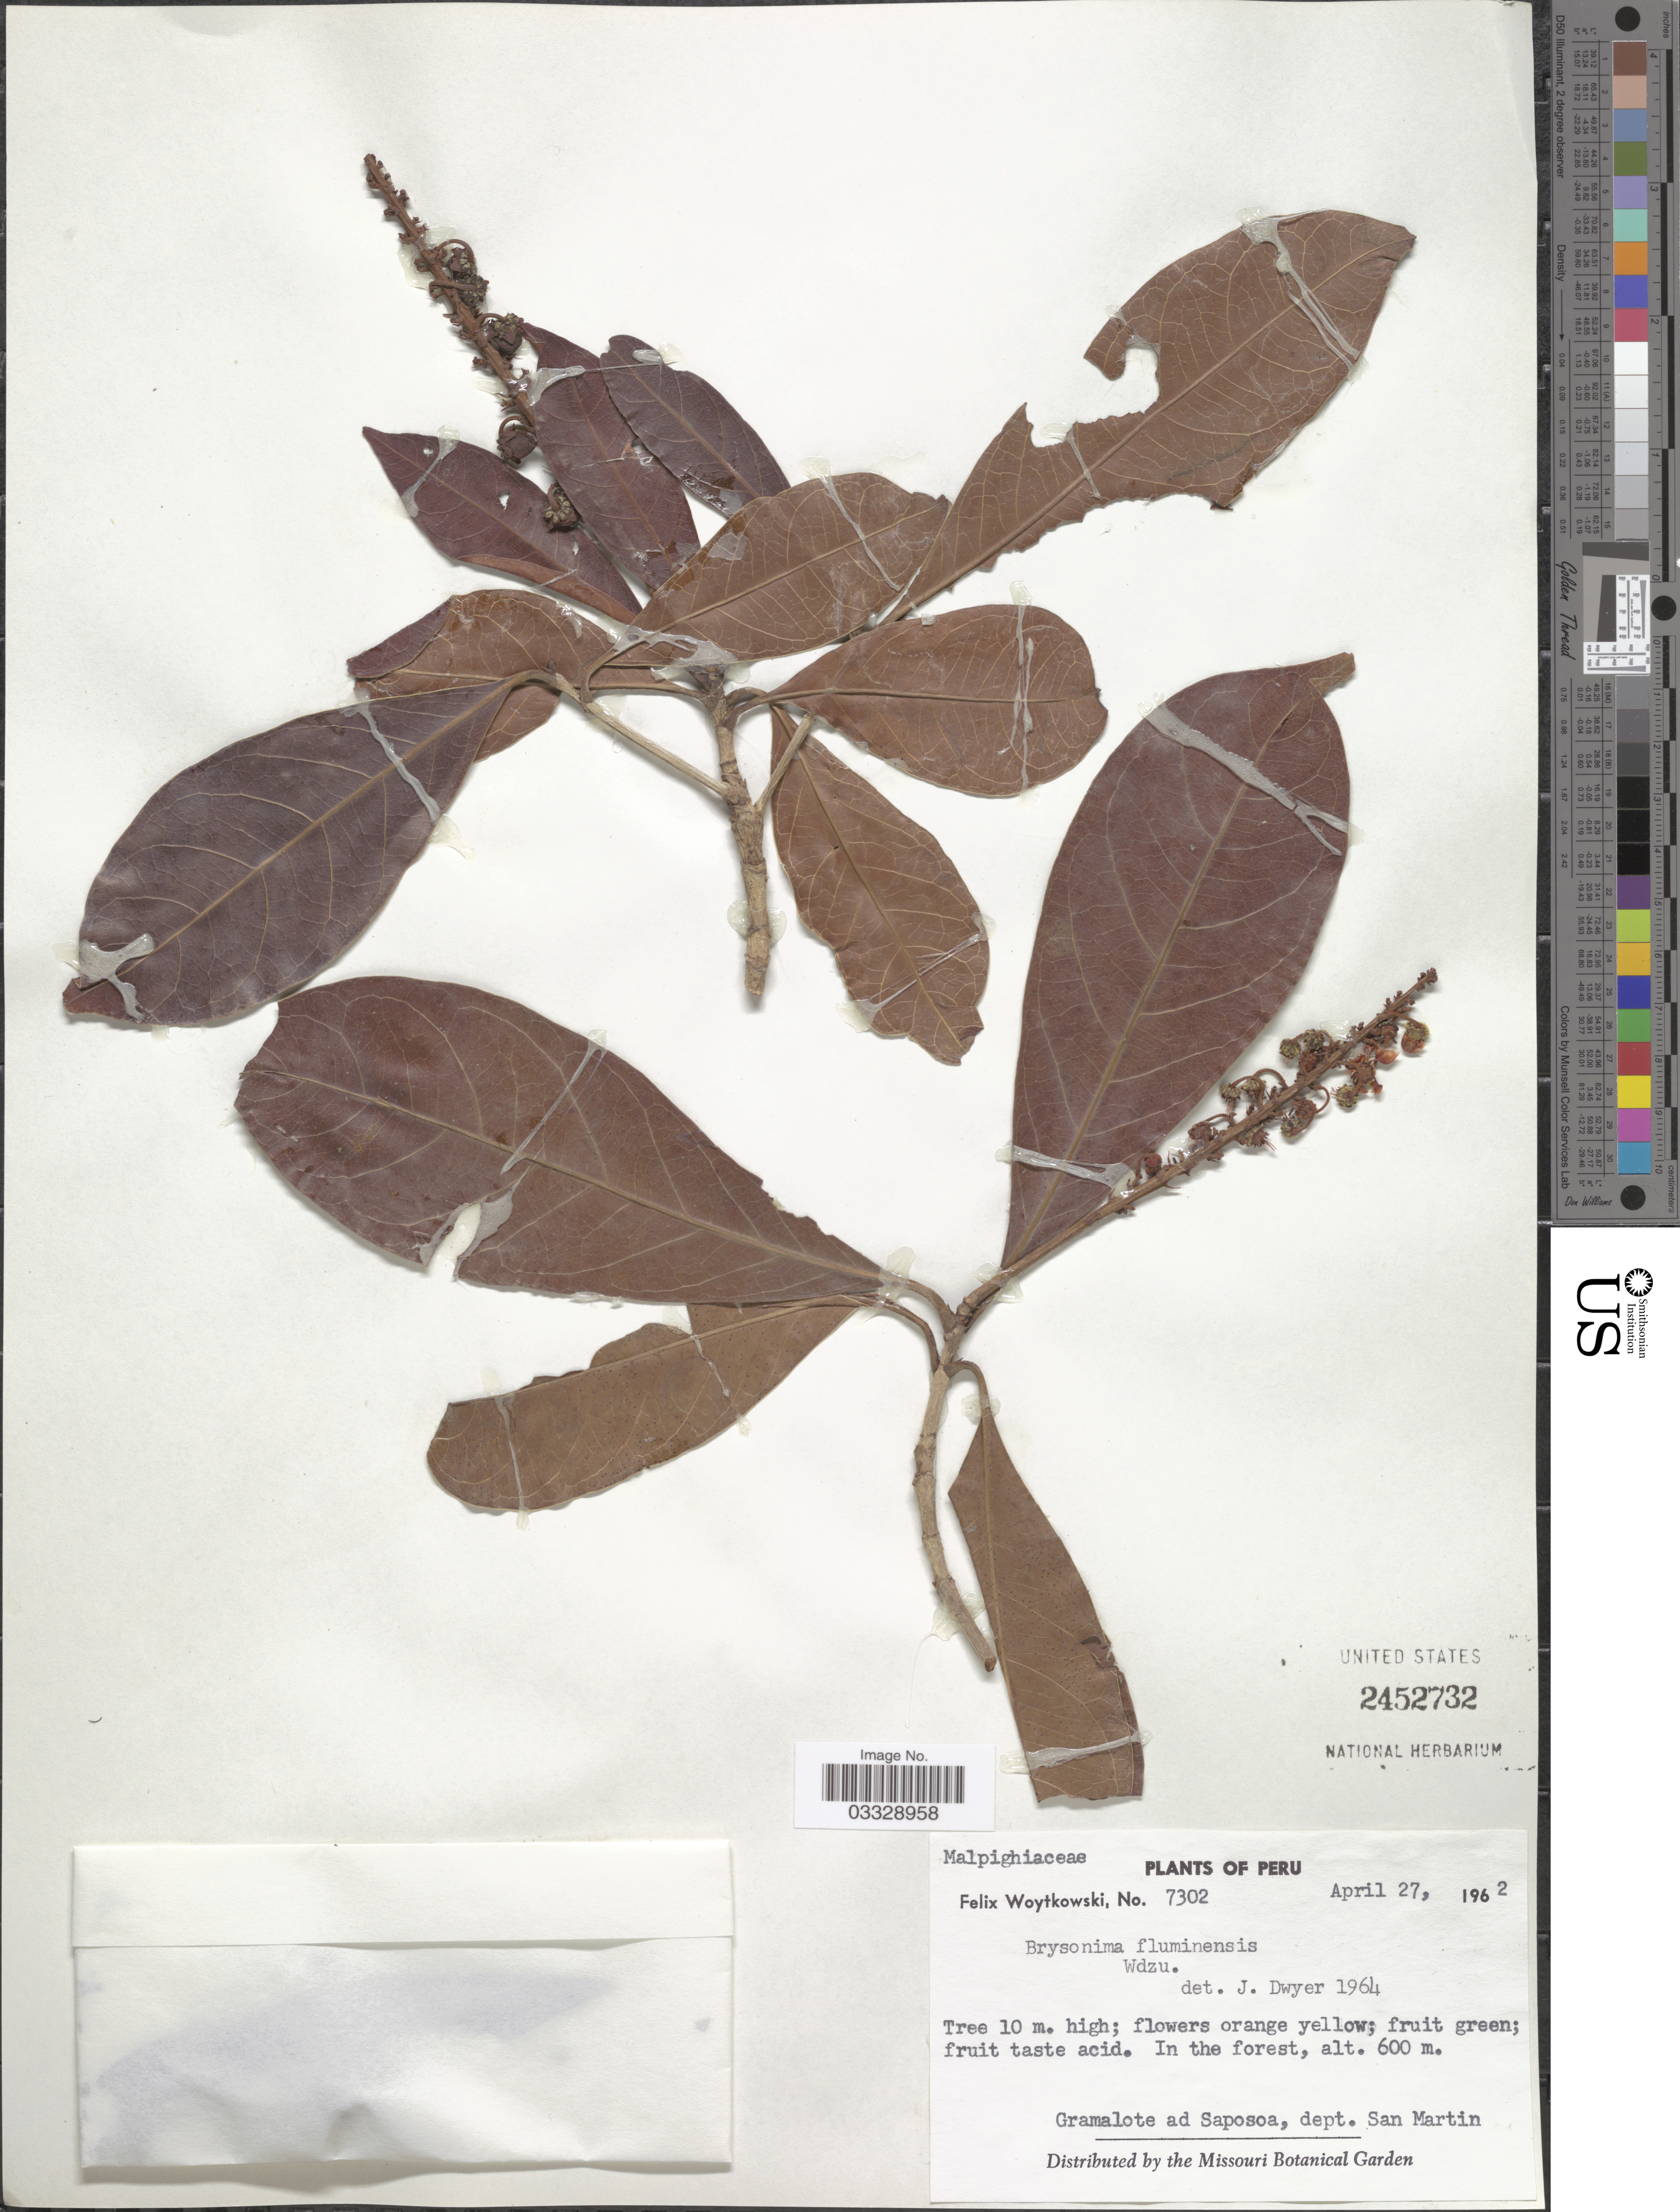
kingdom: Plantae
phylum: Tracheophyta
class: Magnoliopsida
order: Malpighiales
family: Malpighiaceae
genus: Byrsonima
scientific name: Byrsonima fluminensis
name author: Nied.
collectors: F. Woytkowski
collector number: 7302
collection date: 1962-04-27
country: Peru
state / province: San Martín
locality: Gramalote ad Saposoa, dept. San Martin.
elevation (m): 600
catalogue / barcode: US 2452732